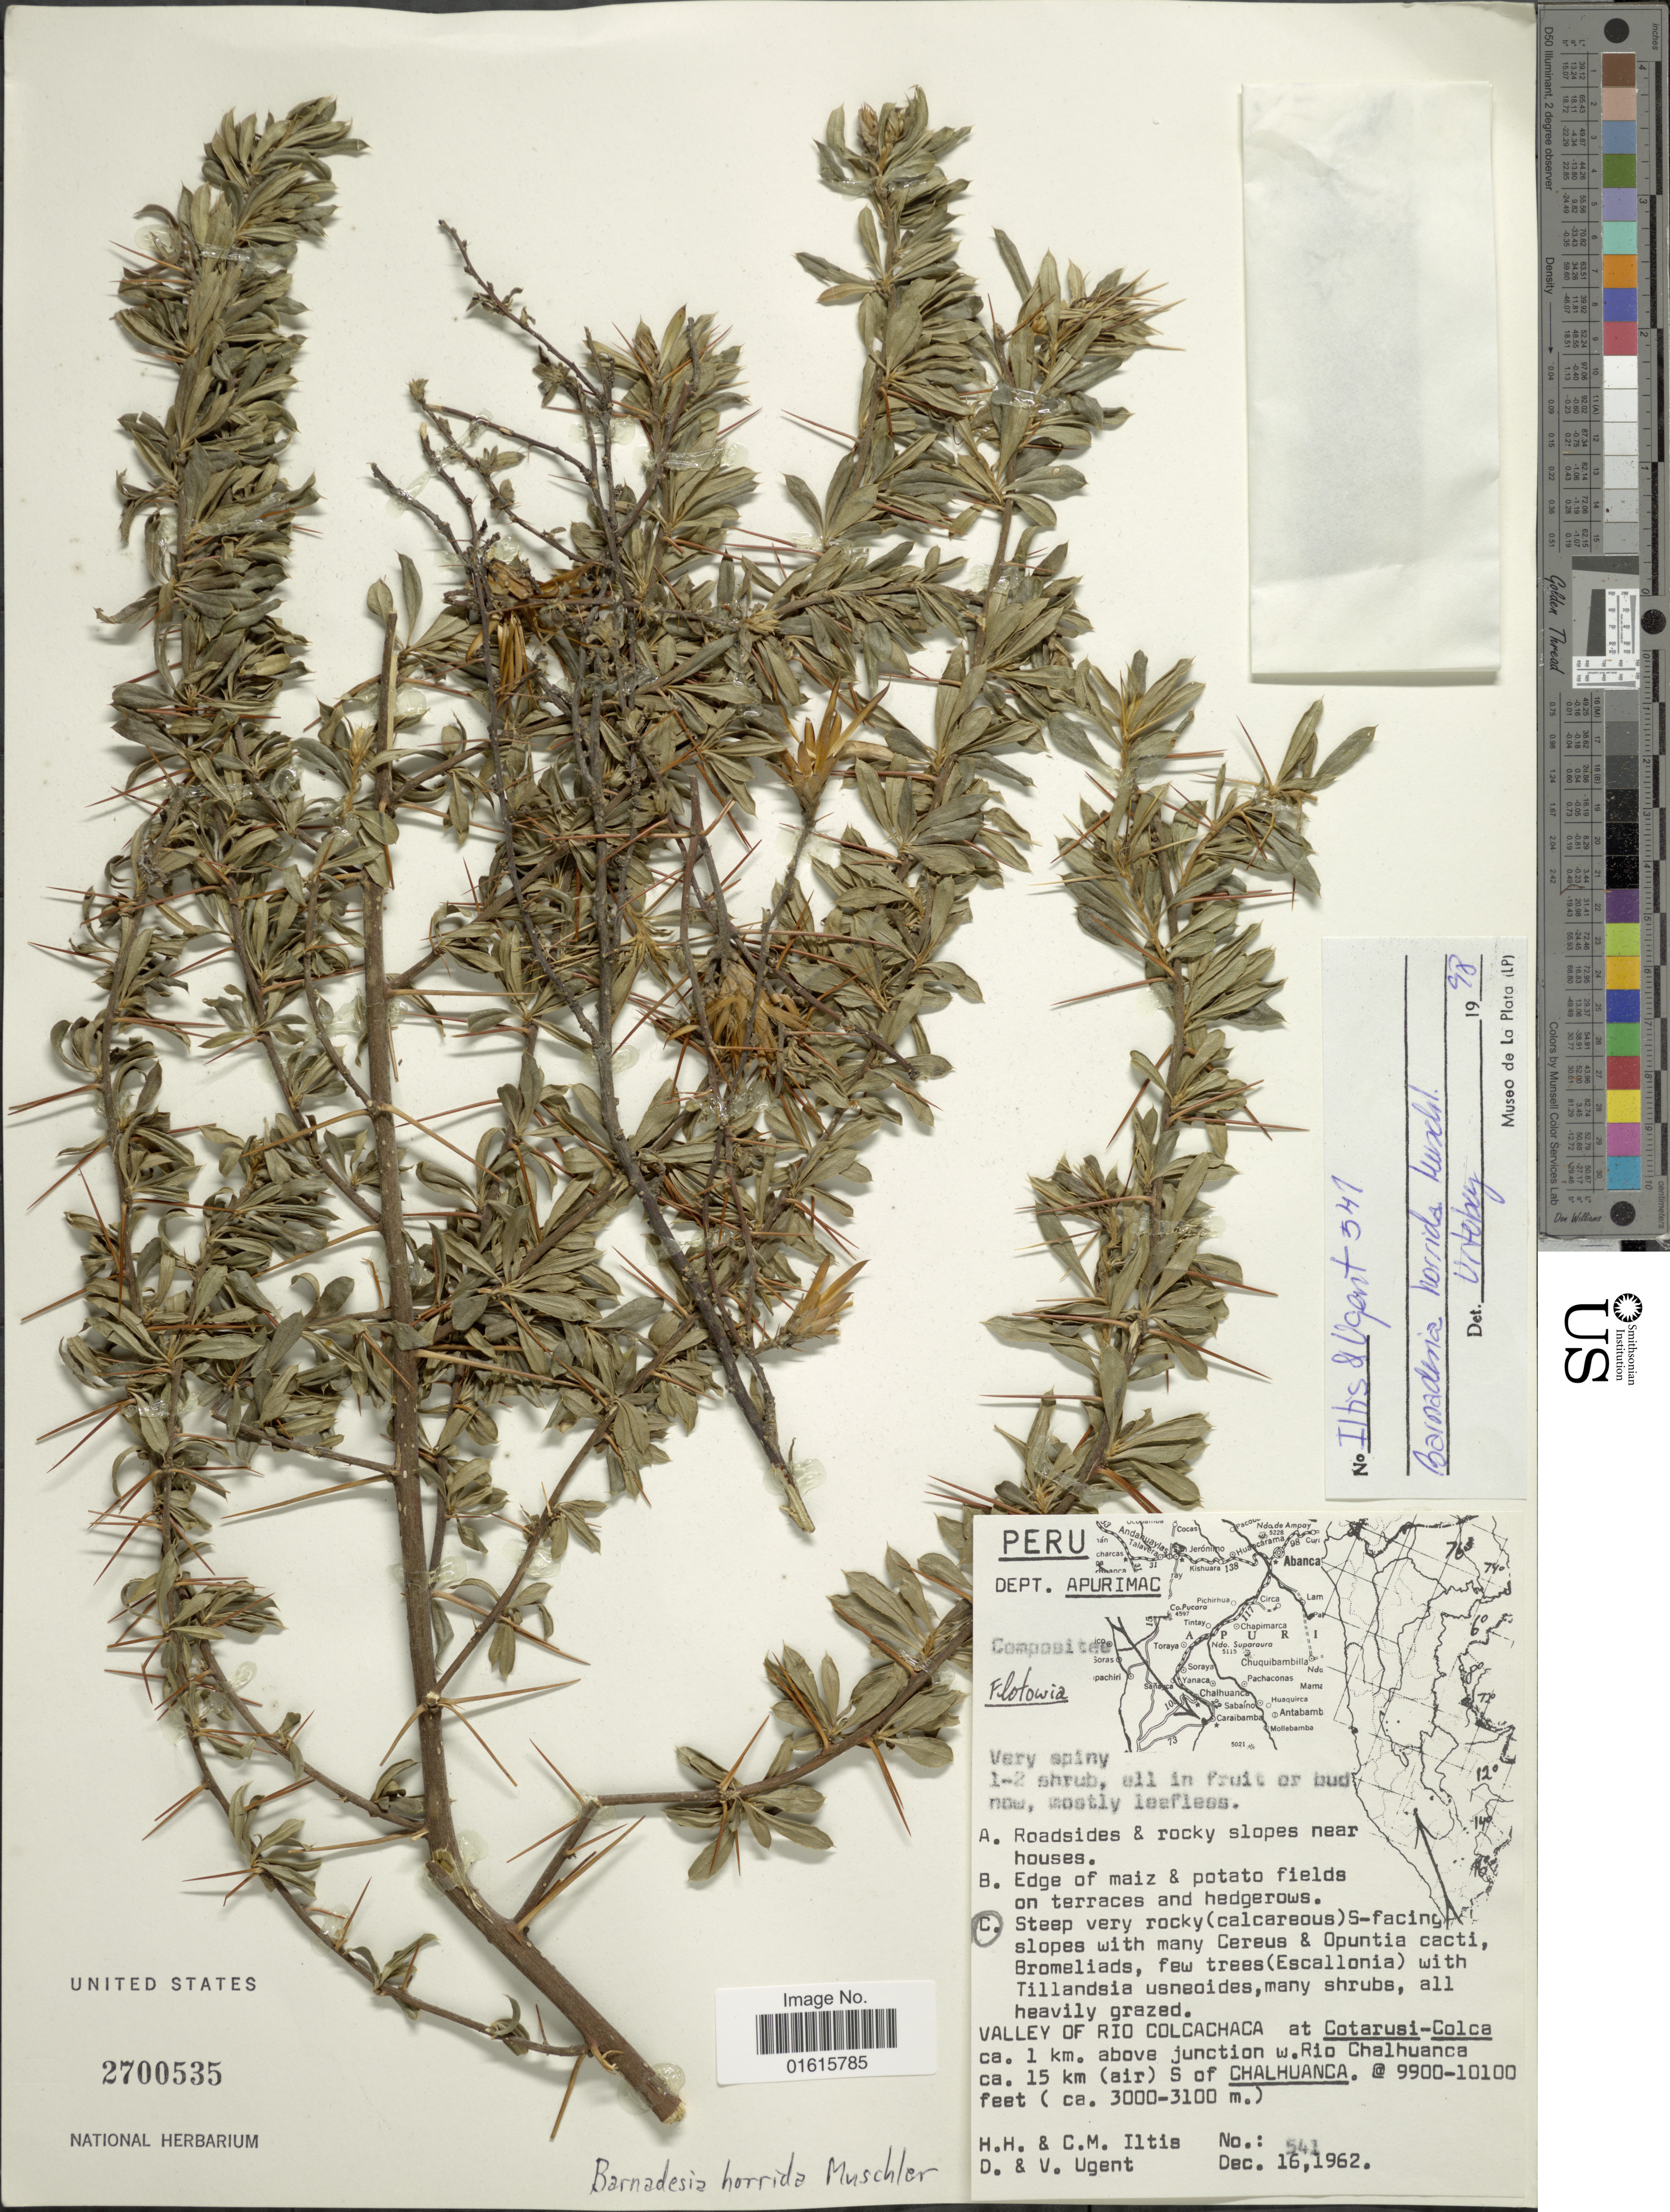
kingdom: Plantae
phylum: Tracheophyta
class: Magnoliopsida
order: Asterales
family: Asteraceae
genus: Barnadesia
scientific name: Barnadesia horrida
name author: Muschl.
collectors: H. H. Iltis, C. M Iltis, D. Ugent & V. Ugent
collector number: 541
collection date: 1962-12-16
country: Peru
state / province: Apurímac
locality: Valley of Rio Colcachaca at Cotarusi-Colce ca. 1 km above junction w Rio Chalhuanca ca. 15 km (air) S of Chalhuanca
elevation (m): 3018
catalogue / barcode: US 2700535